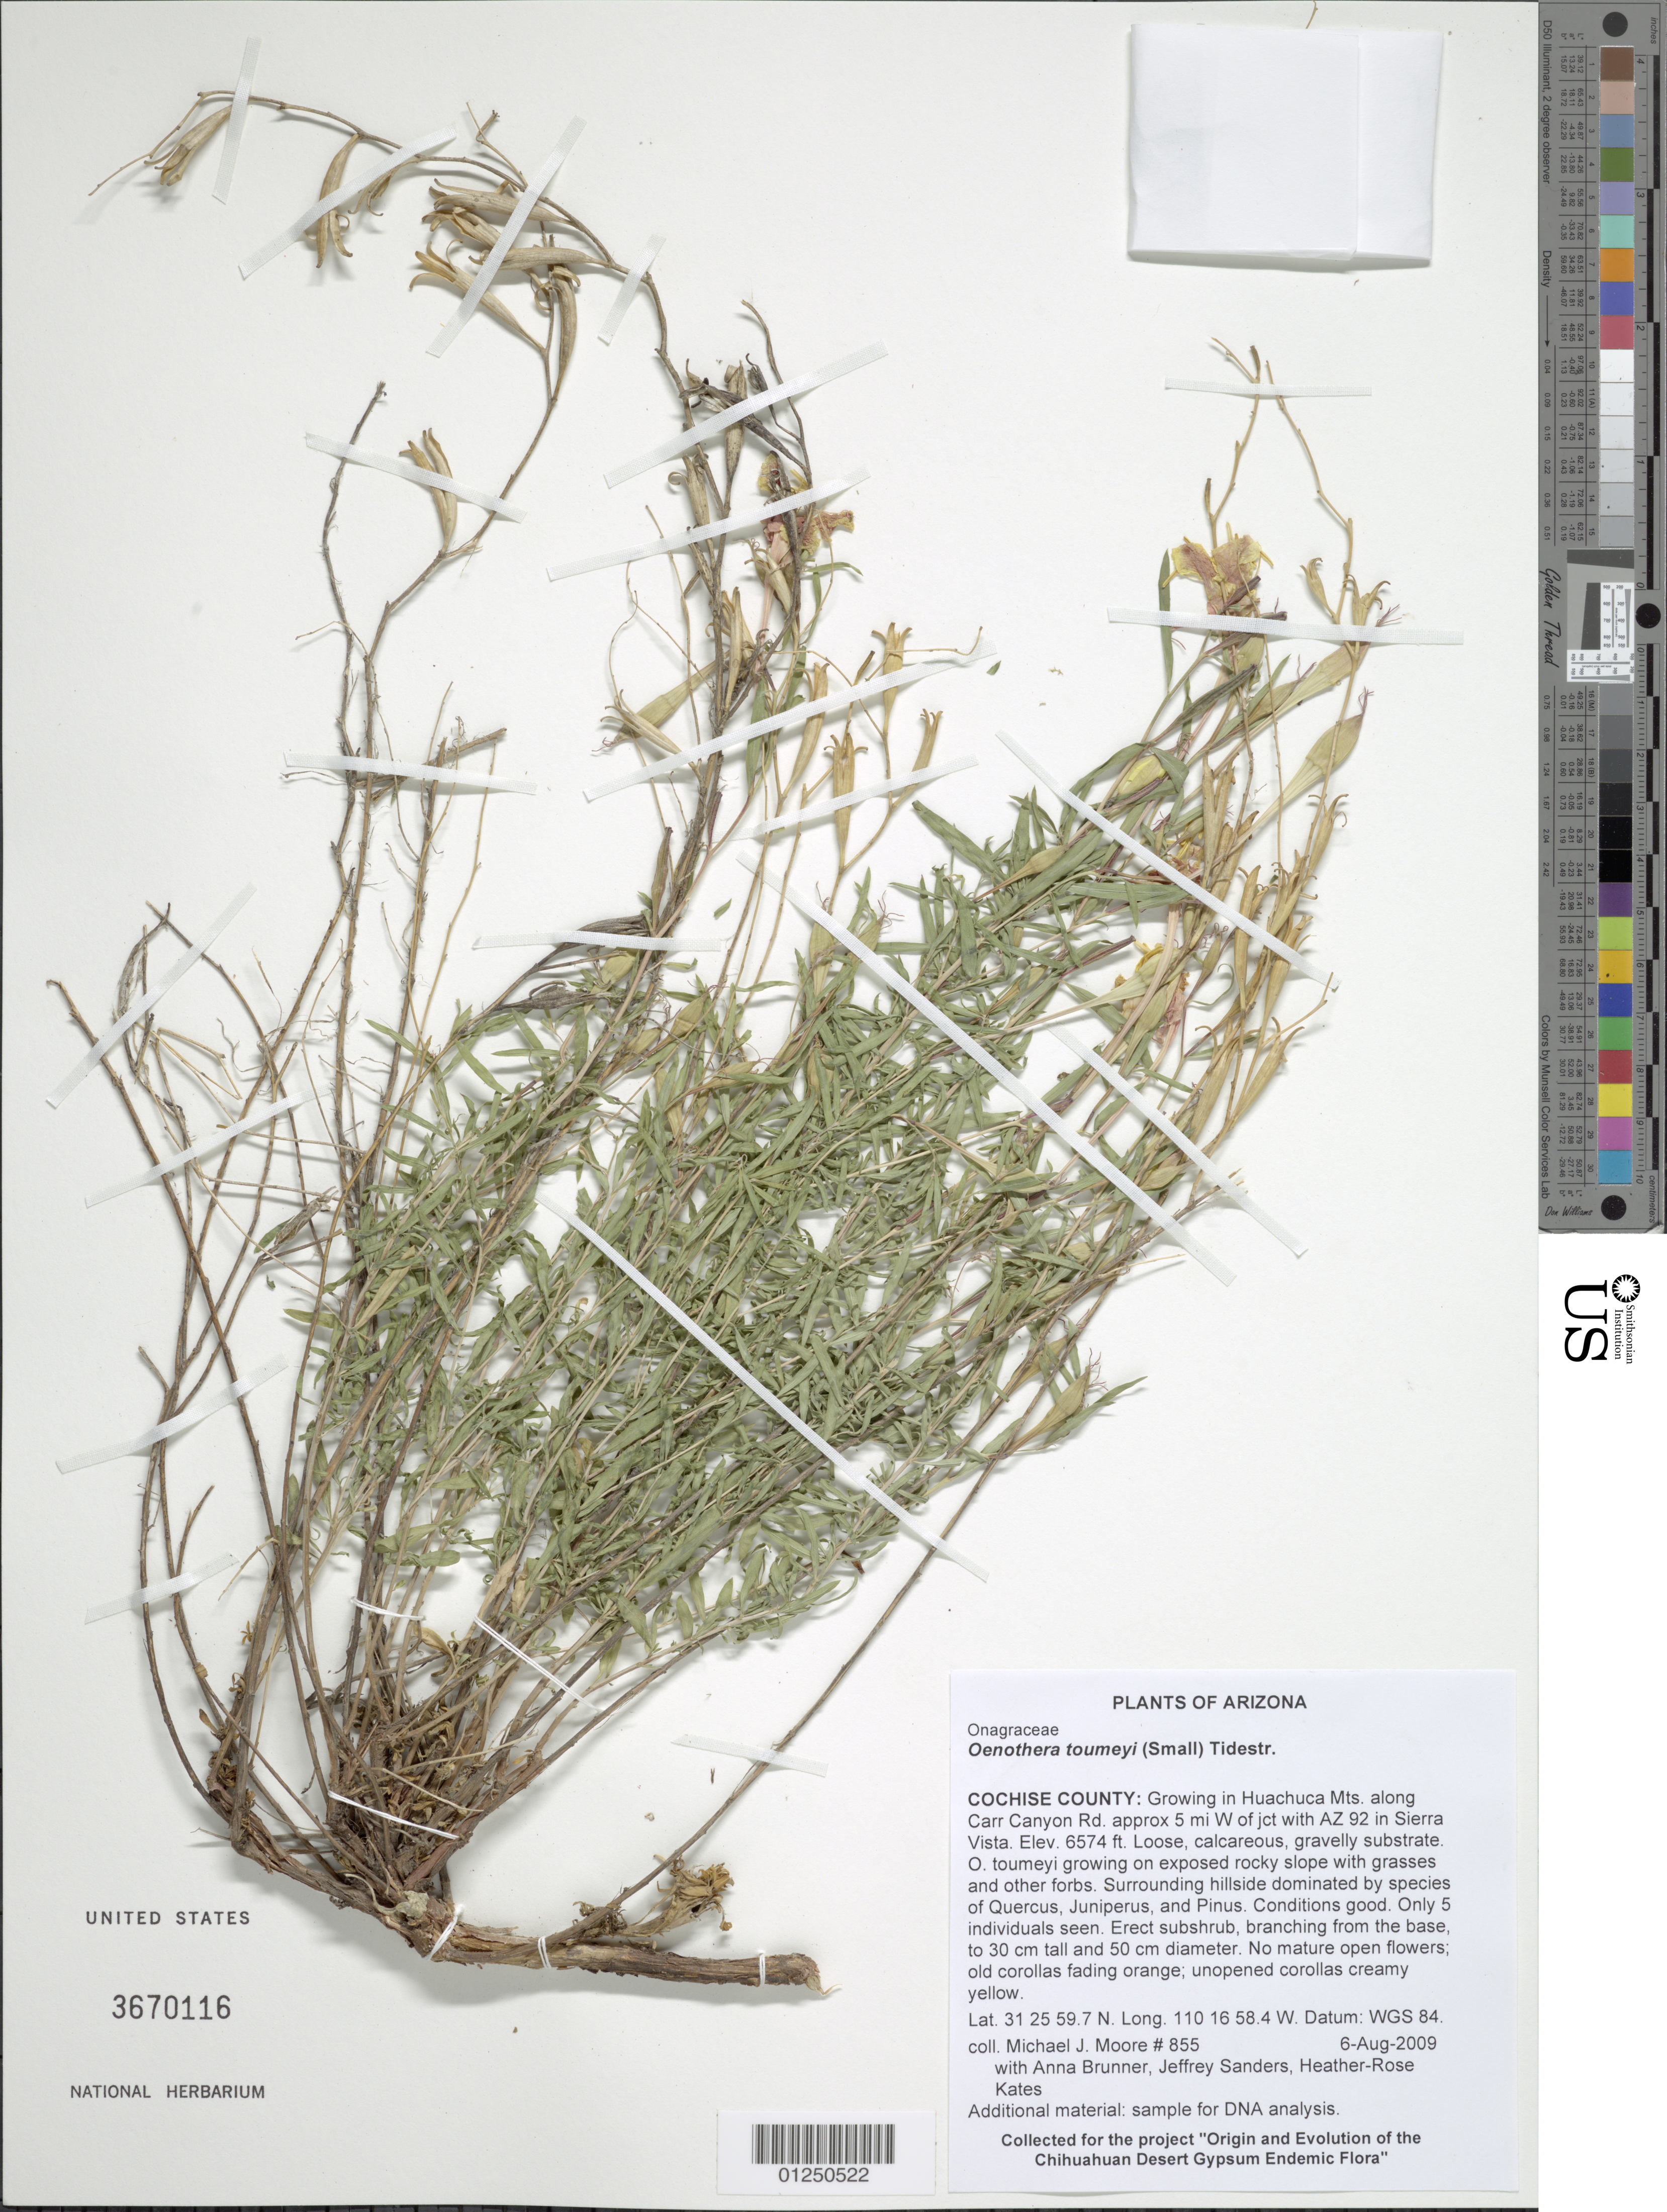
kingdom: Plantae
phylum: Tracheophyta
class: Magnoliopsida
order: Myrtales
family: Onagraceae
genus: Oenothera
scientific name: Oenothera toumeyi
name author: (Small) Tidestr.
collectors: M. J. Moore, A. Brunner, J. Sanders & H.-R. Kates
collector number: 855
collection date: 2005-08-05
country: United States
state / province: Arizona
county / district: Cochise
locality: Growing in Huachuca Mts. along Carr Canyon Rd. approx 5 mi W of jct with AZ 92 in Sierra Vista.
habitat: Losse, calcareous, gravelly substrate. Calylophus growing on exposed rocky slope with grasses and other forbs. Surrounding hillside dominated by species of Quercus, Juniperus, and Pinus. Conditions good.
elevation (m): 2004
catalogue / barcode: US 3670116